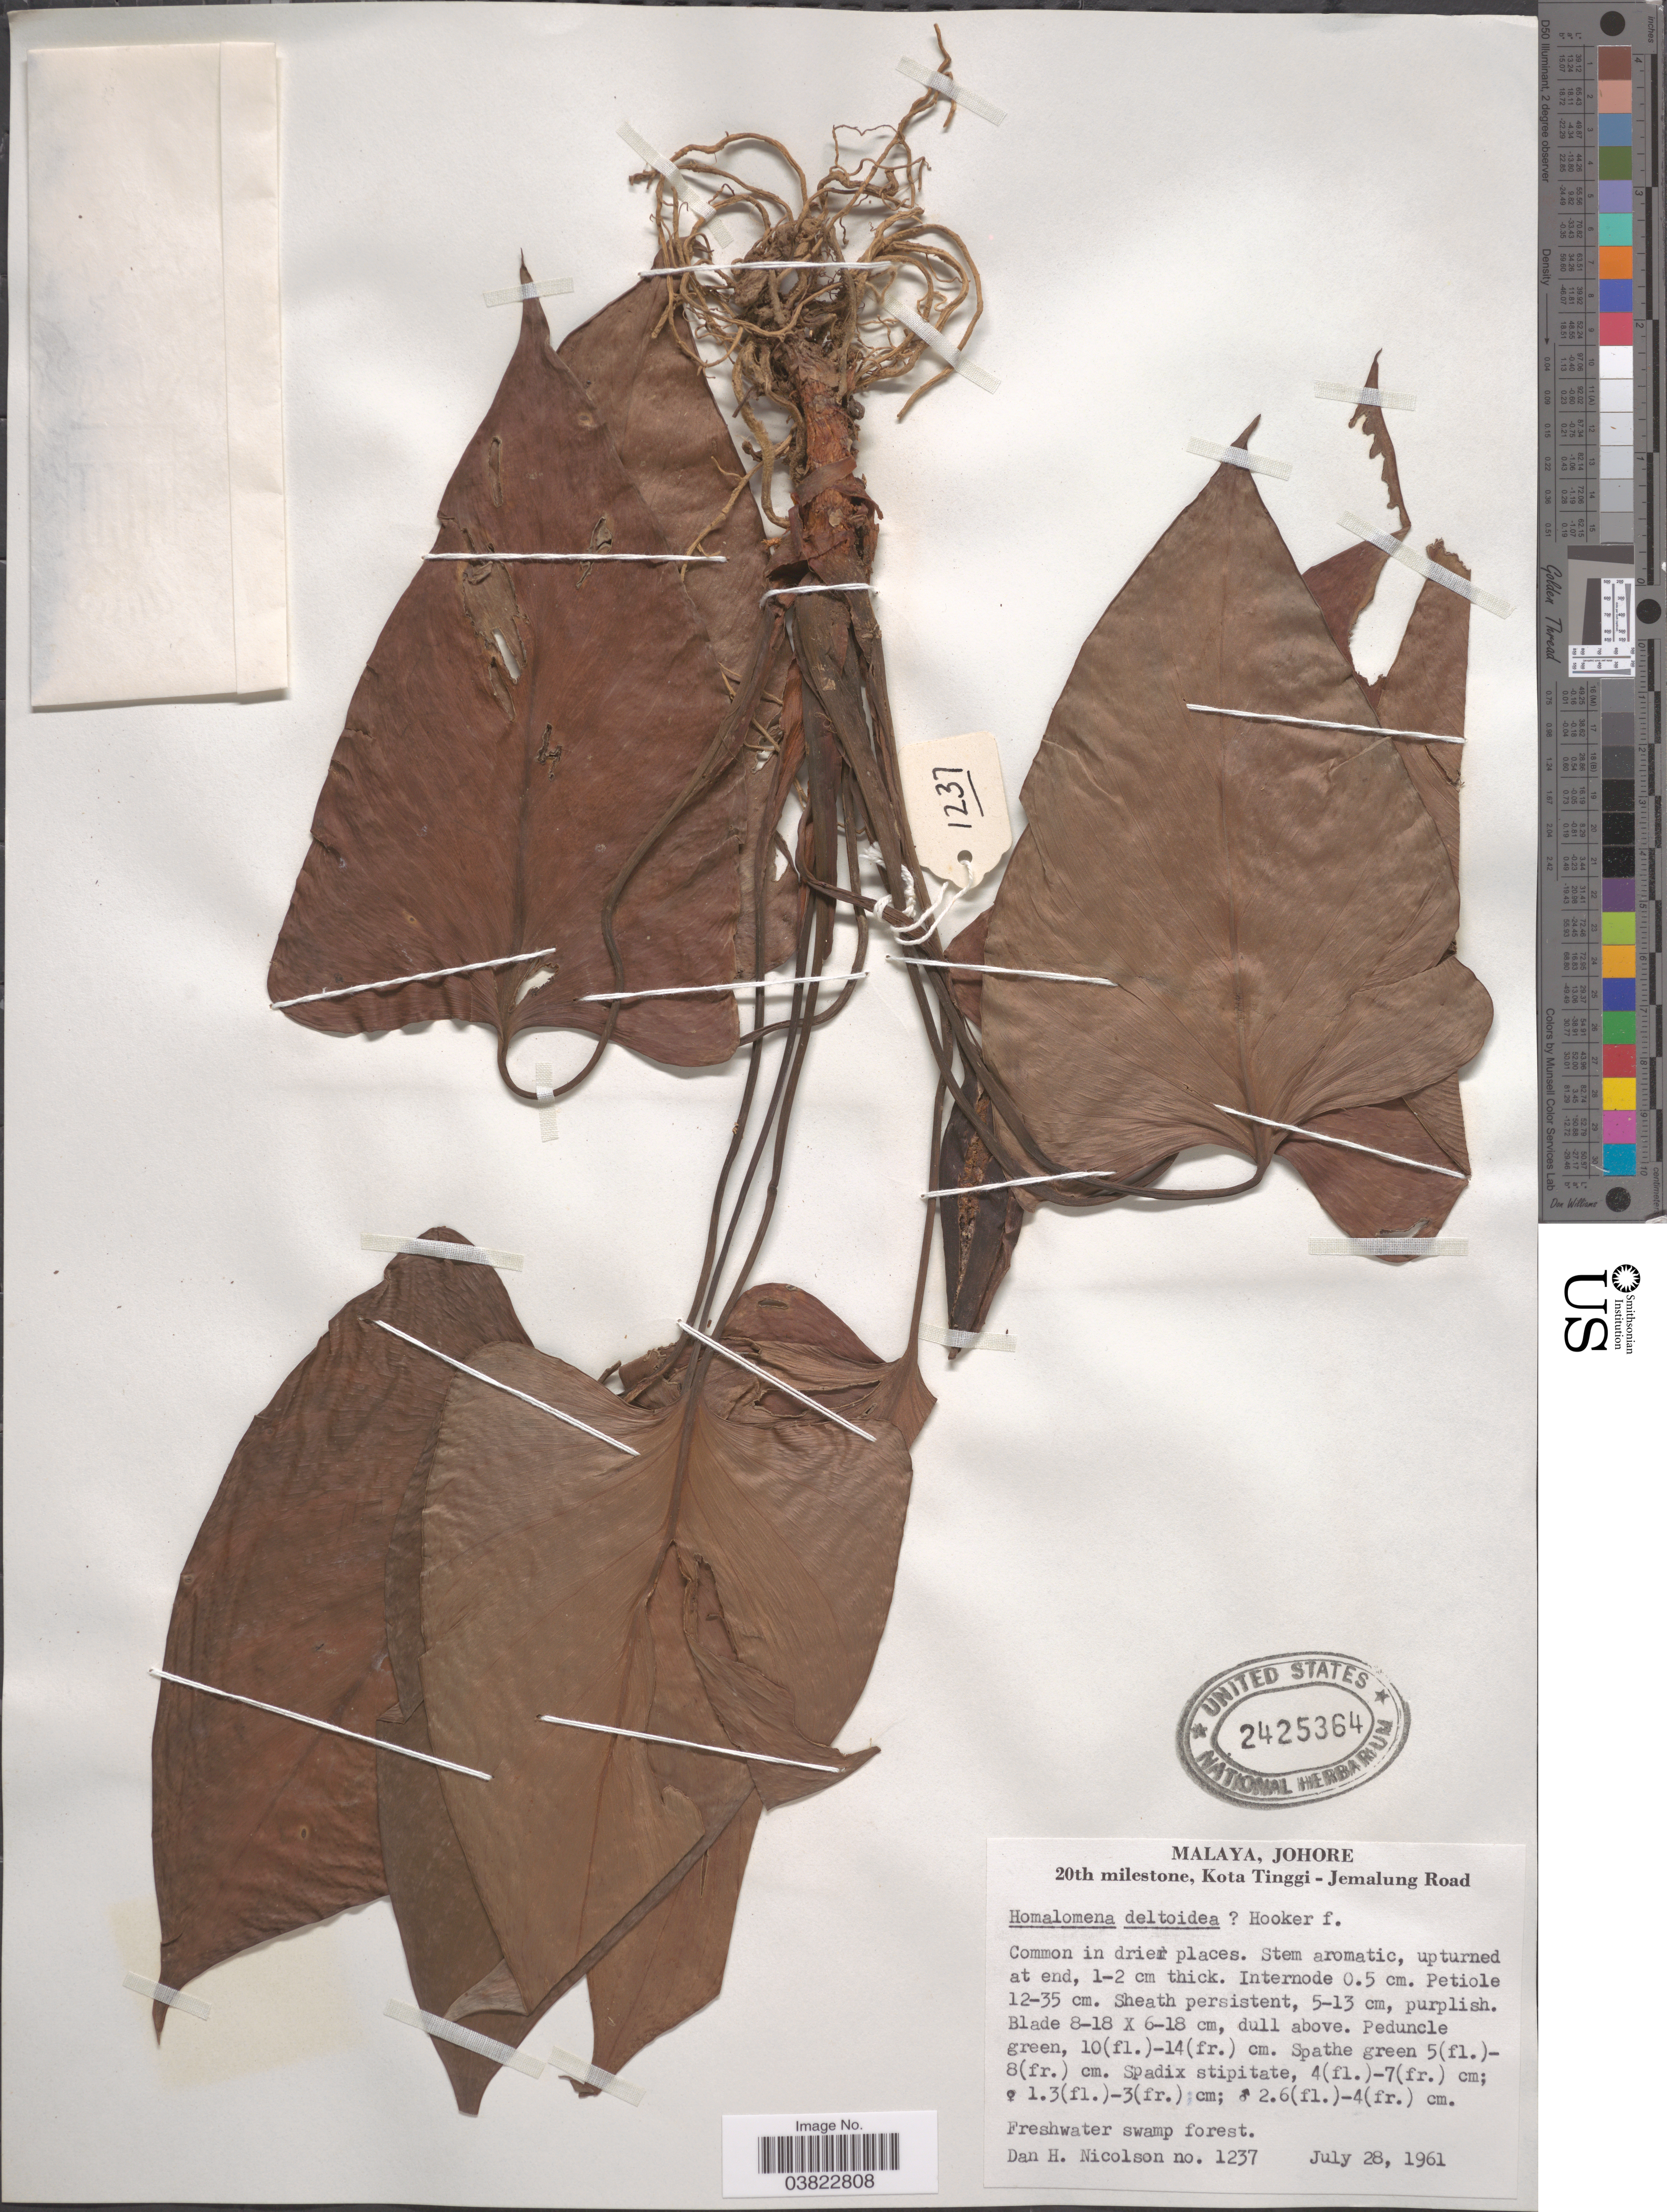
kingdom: Plantae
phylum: Tracheophyta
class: Liliopsida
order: Alismatales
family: Araceae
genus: Homalomena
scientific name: Homalomena deltoidea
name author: Hook. f.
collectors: D. H. Nicolson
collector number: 1237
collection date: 1961-07-28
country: Malaysia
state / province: Johor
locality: Malaya, Johore. 20th milestone, Kota Tinggi-Jemalung Road.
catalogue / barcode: US 2425364